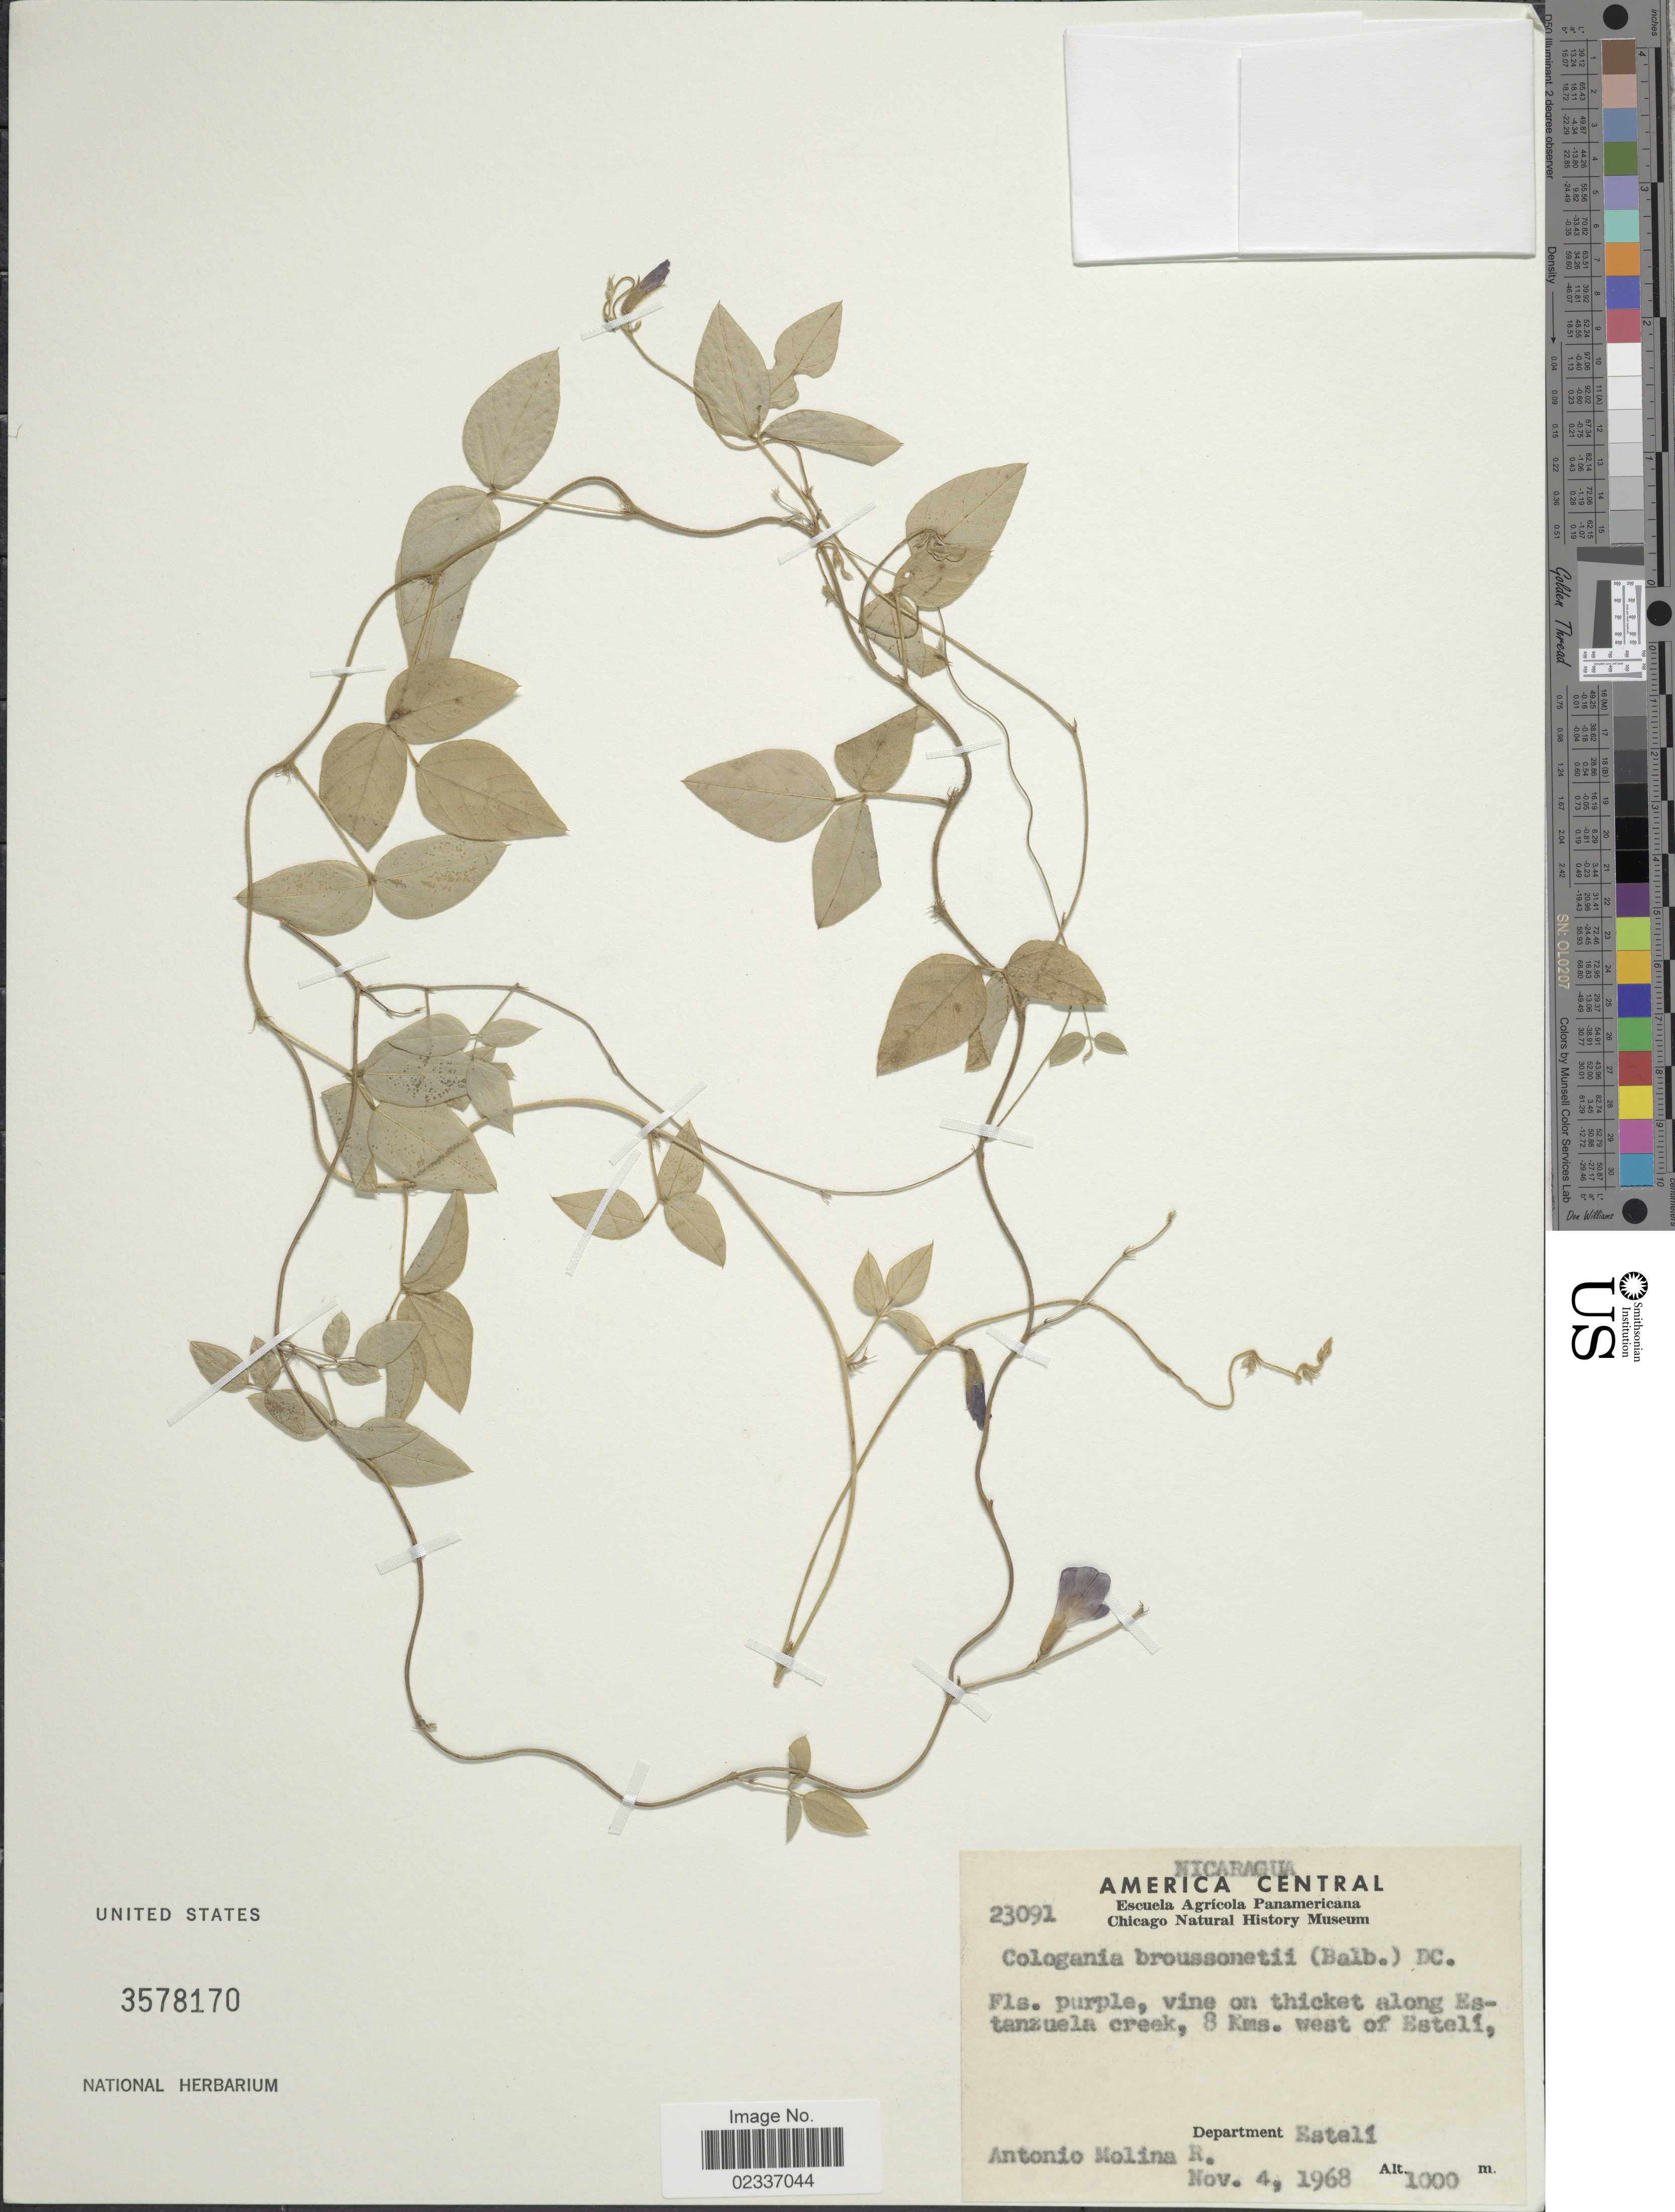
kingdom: Plantae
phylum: Tracheophyta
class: Magnoliopsida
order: Fabales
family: Fabaceae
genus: Cologania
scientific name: Cologania broussonetii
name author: (Balb.) DC.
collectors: A. Molina R.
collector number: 23091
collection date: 1968-11-04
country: Nicaragua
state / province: Esteli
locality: Along Estanzuela creek, 8 Kms. west of Esteli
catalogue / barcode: US 3578170